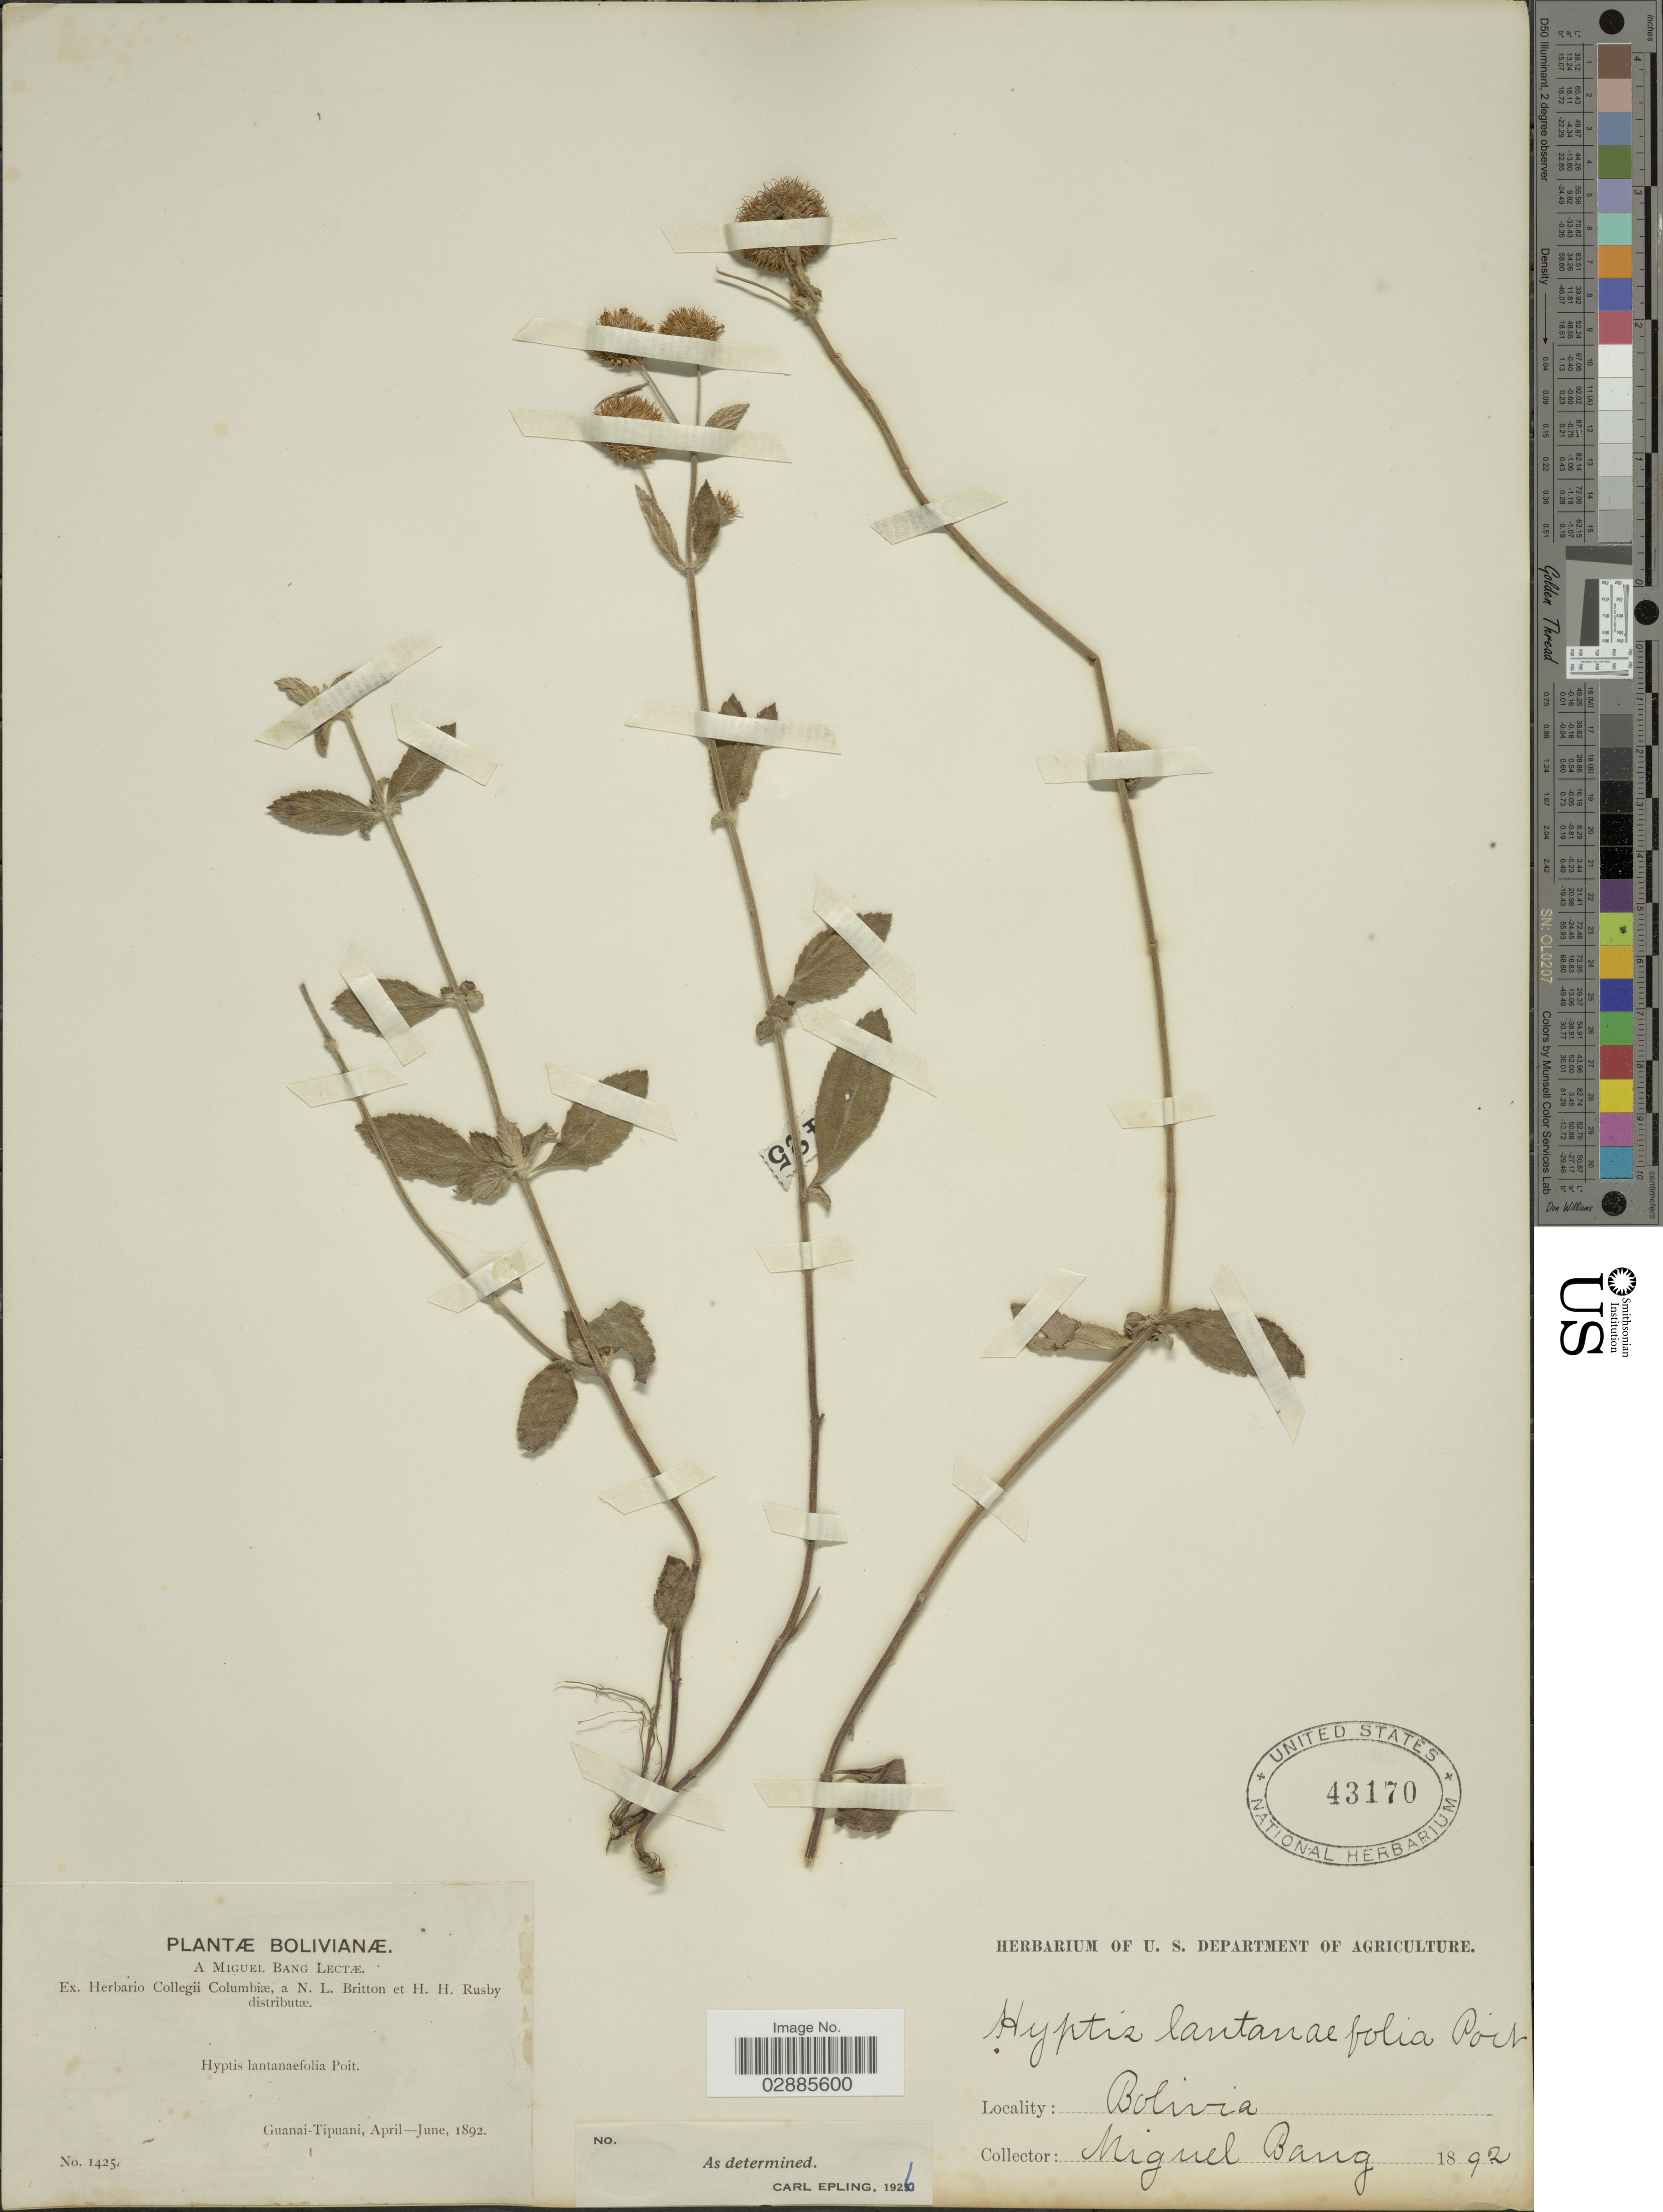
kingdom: Plantae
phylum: Tracheophyta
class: Magnoliopsida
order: Lamiales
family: Lamiaceae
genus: Hyptis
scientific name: Hyptis lantanifolia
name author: Poit.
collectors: M. Bang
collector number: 1425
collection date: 1892-04/1892-06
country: Bolivia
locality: Guanai-Tipuani.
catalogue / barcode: US 43170